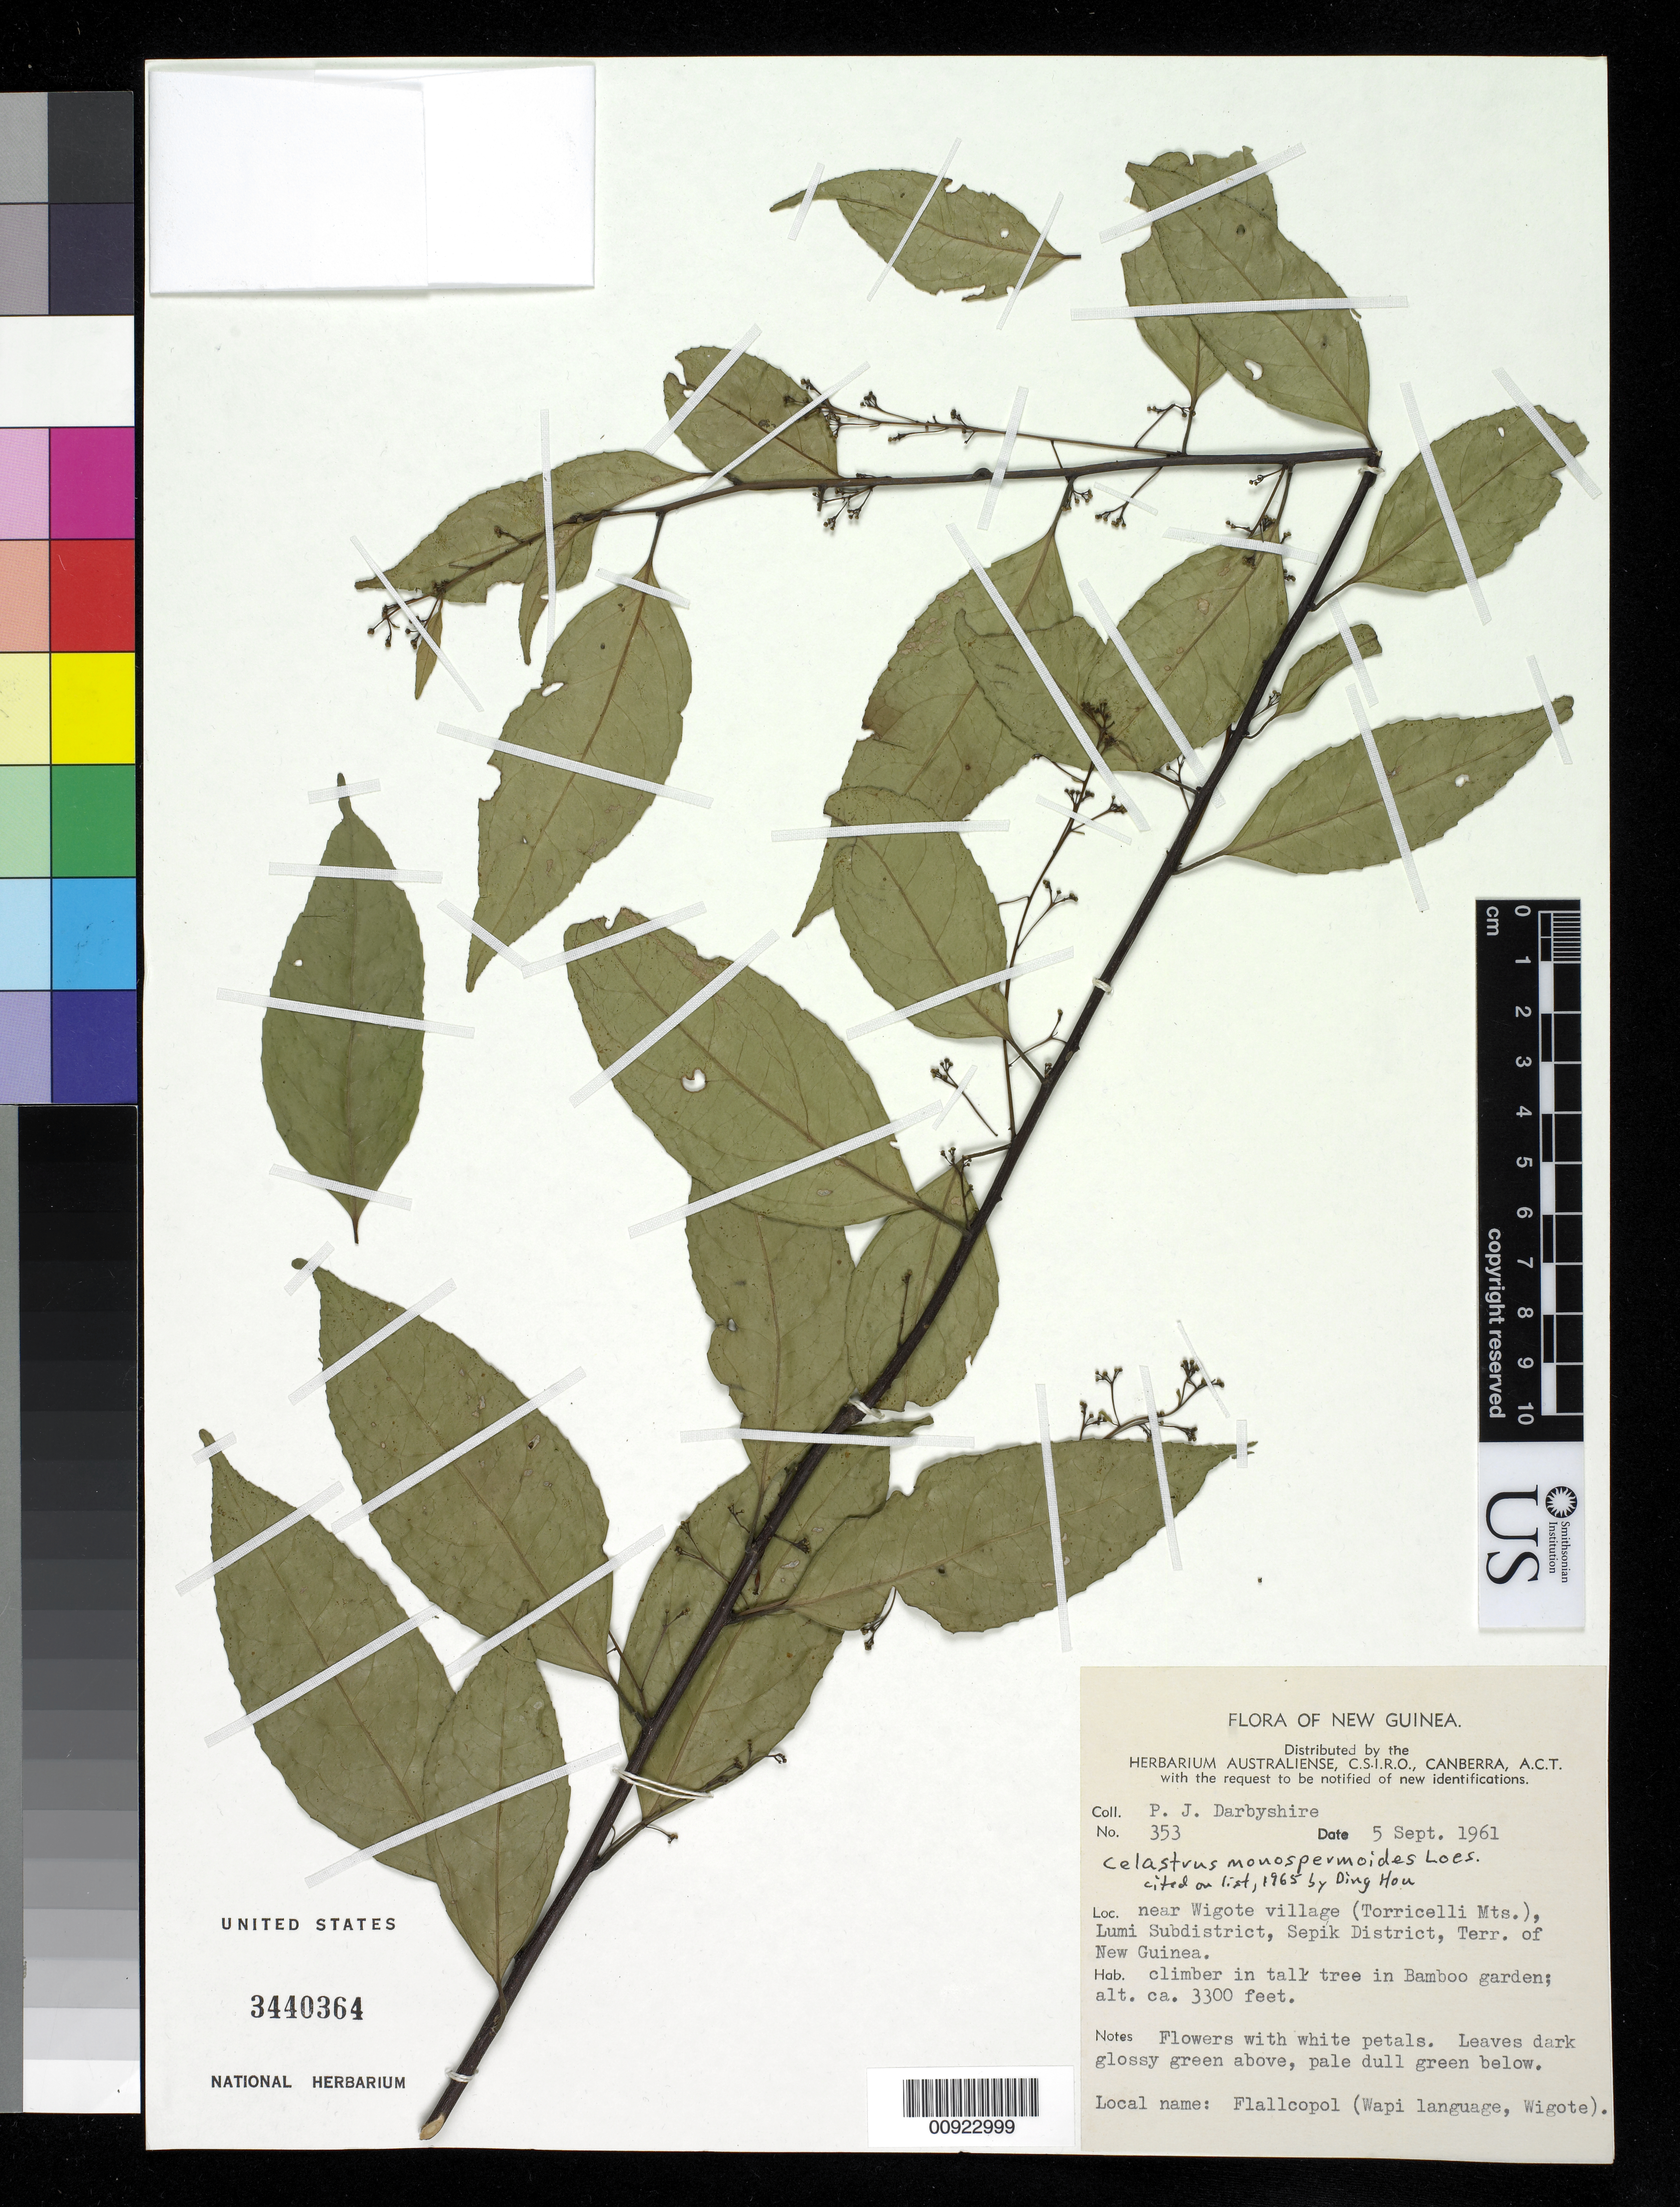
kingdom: Plantae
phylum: Tracheophyta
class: Magnoliopsida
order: Celastrales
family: Celastraceae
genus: Celastrus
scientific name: Celastrus monospermoides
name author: Loes.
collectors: P. Darbyshire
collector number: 353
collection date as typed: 05 Sep 1961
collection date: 1961-09-05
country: Papua New Guinea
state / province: Sepik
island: New Guinea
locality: near Wigote village (Torricelli Mts.), Lumi Subdistrict, Speik District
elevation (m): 1006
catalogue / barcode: US 3440364